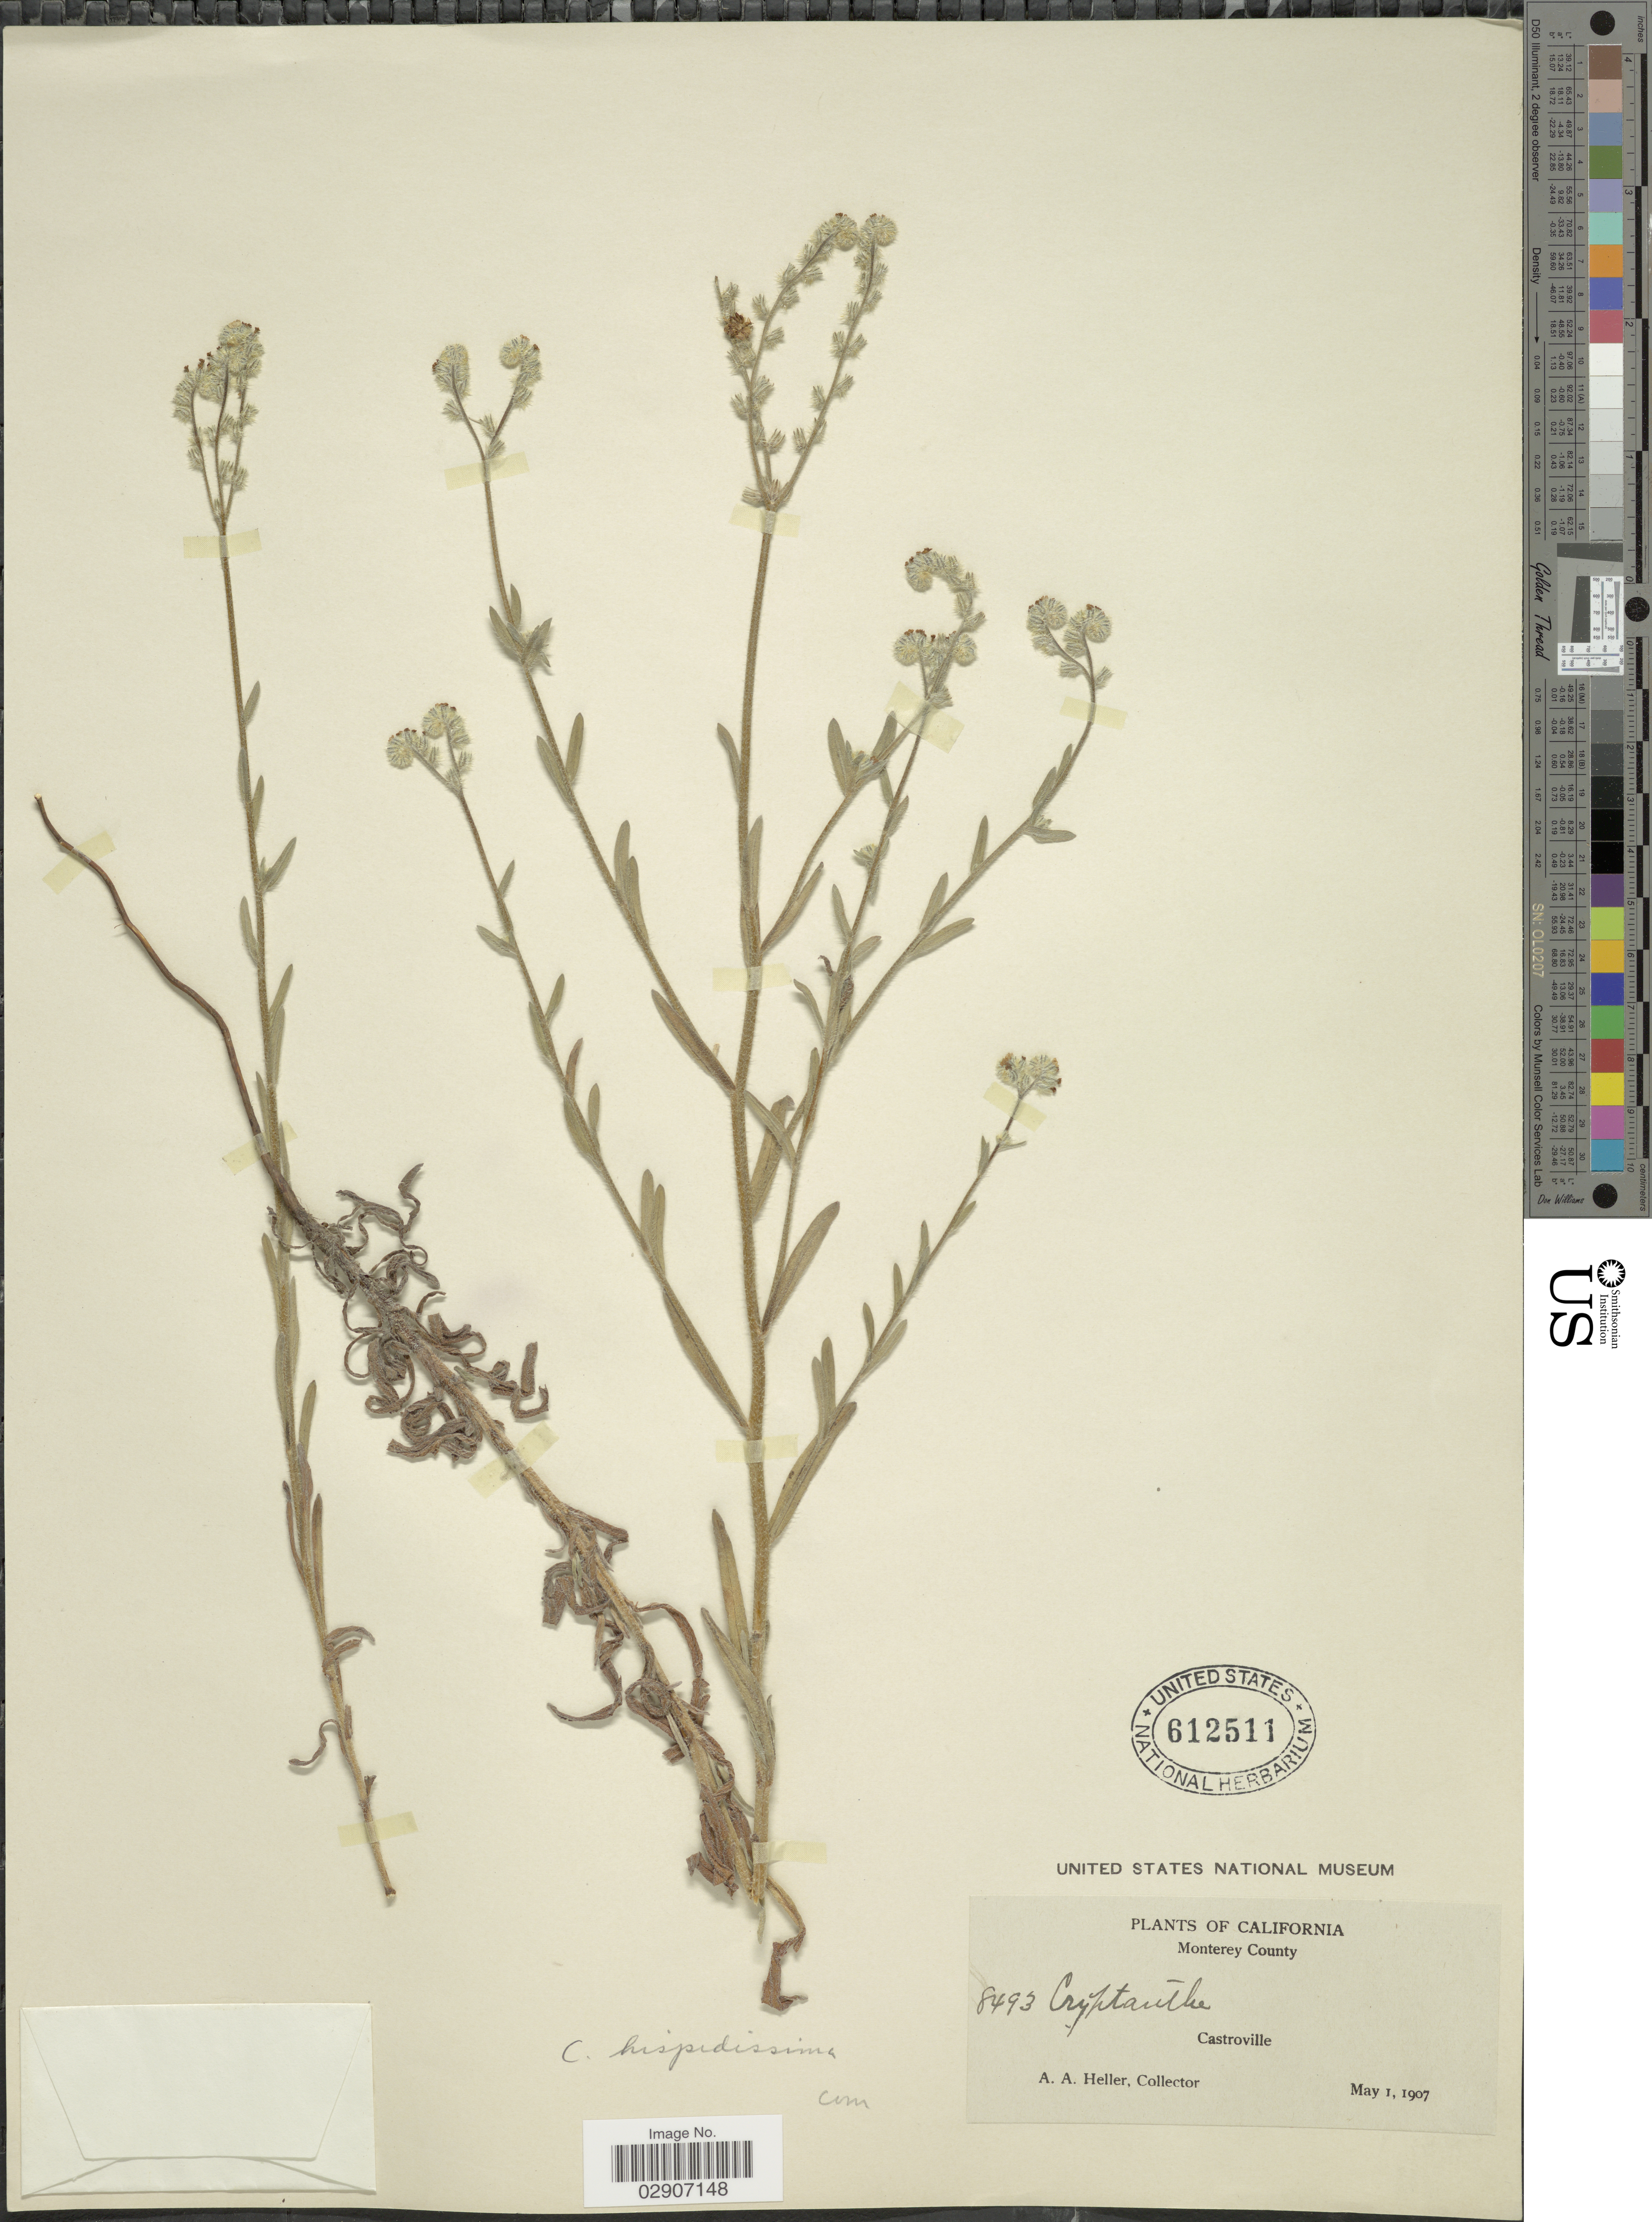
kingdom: Plantae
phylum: Tracheophyta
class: Magnoliopsida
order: Boraginales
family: Boraginaceae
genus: Cryptantha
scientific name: Cryptantha clevelandii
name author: Greene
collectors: A. A. Heller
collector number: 8493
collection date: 1907-05-01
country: United States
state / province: California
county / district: Monterey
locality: Monterey County, Castroville.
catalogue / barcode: US 612511